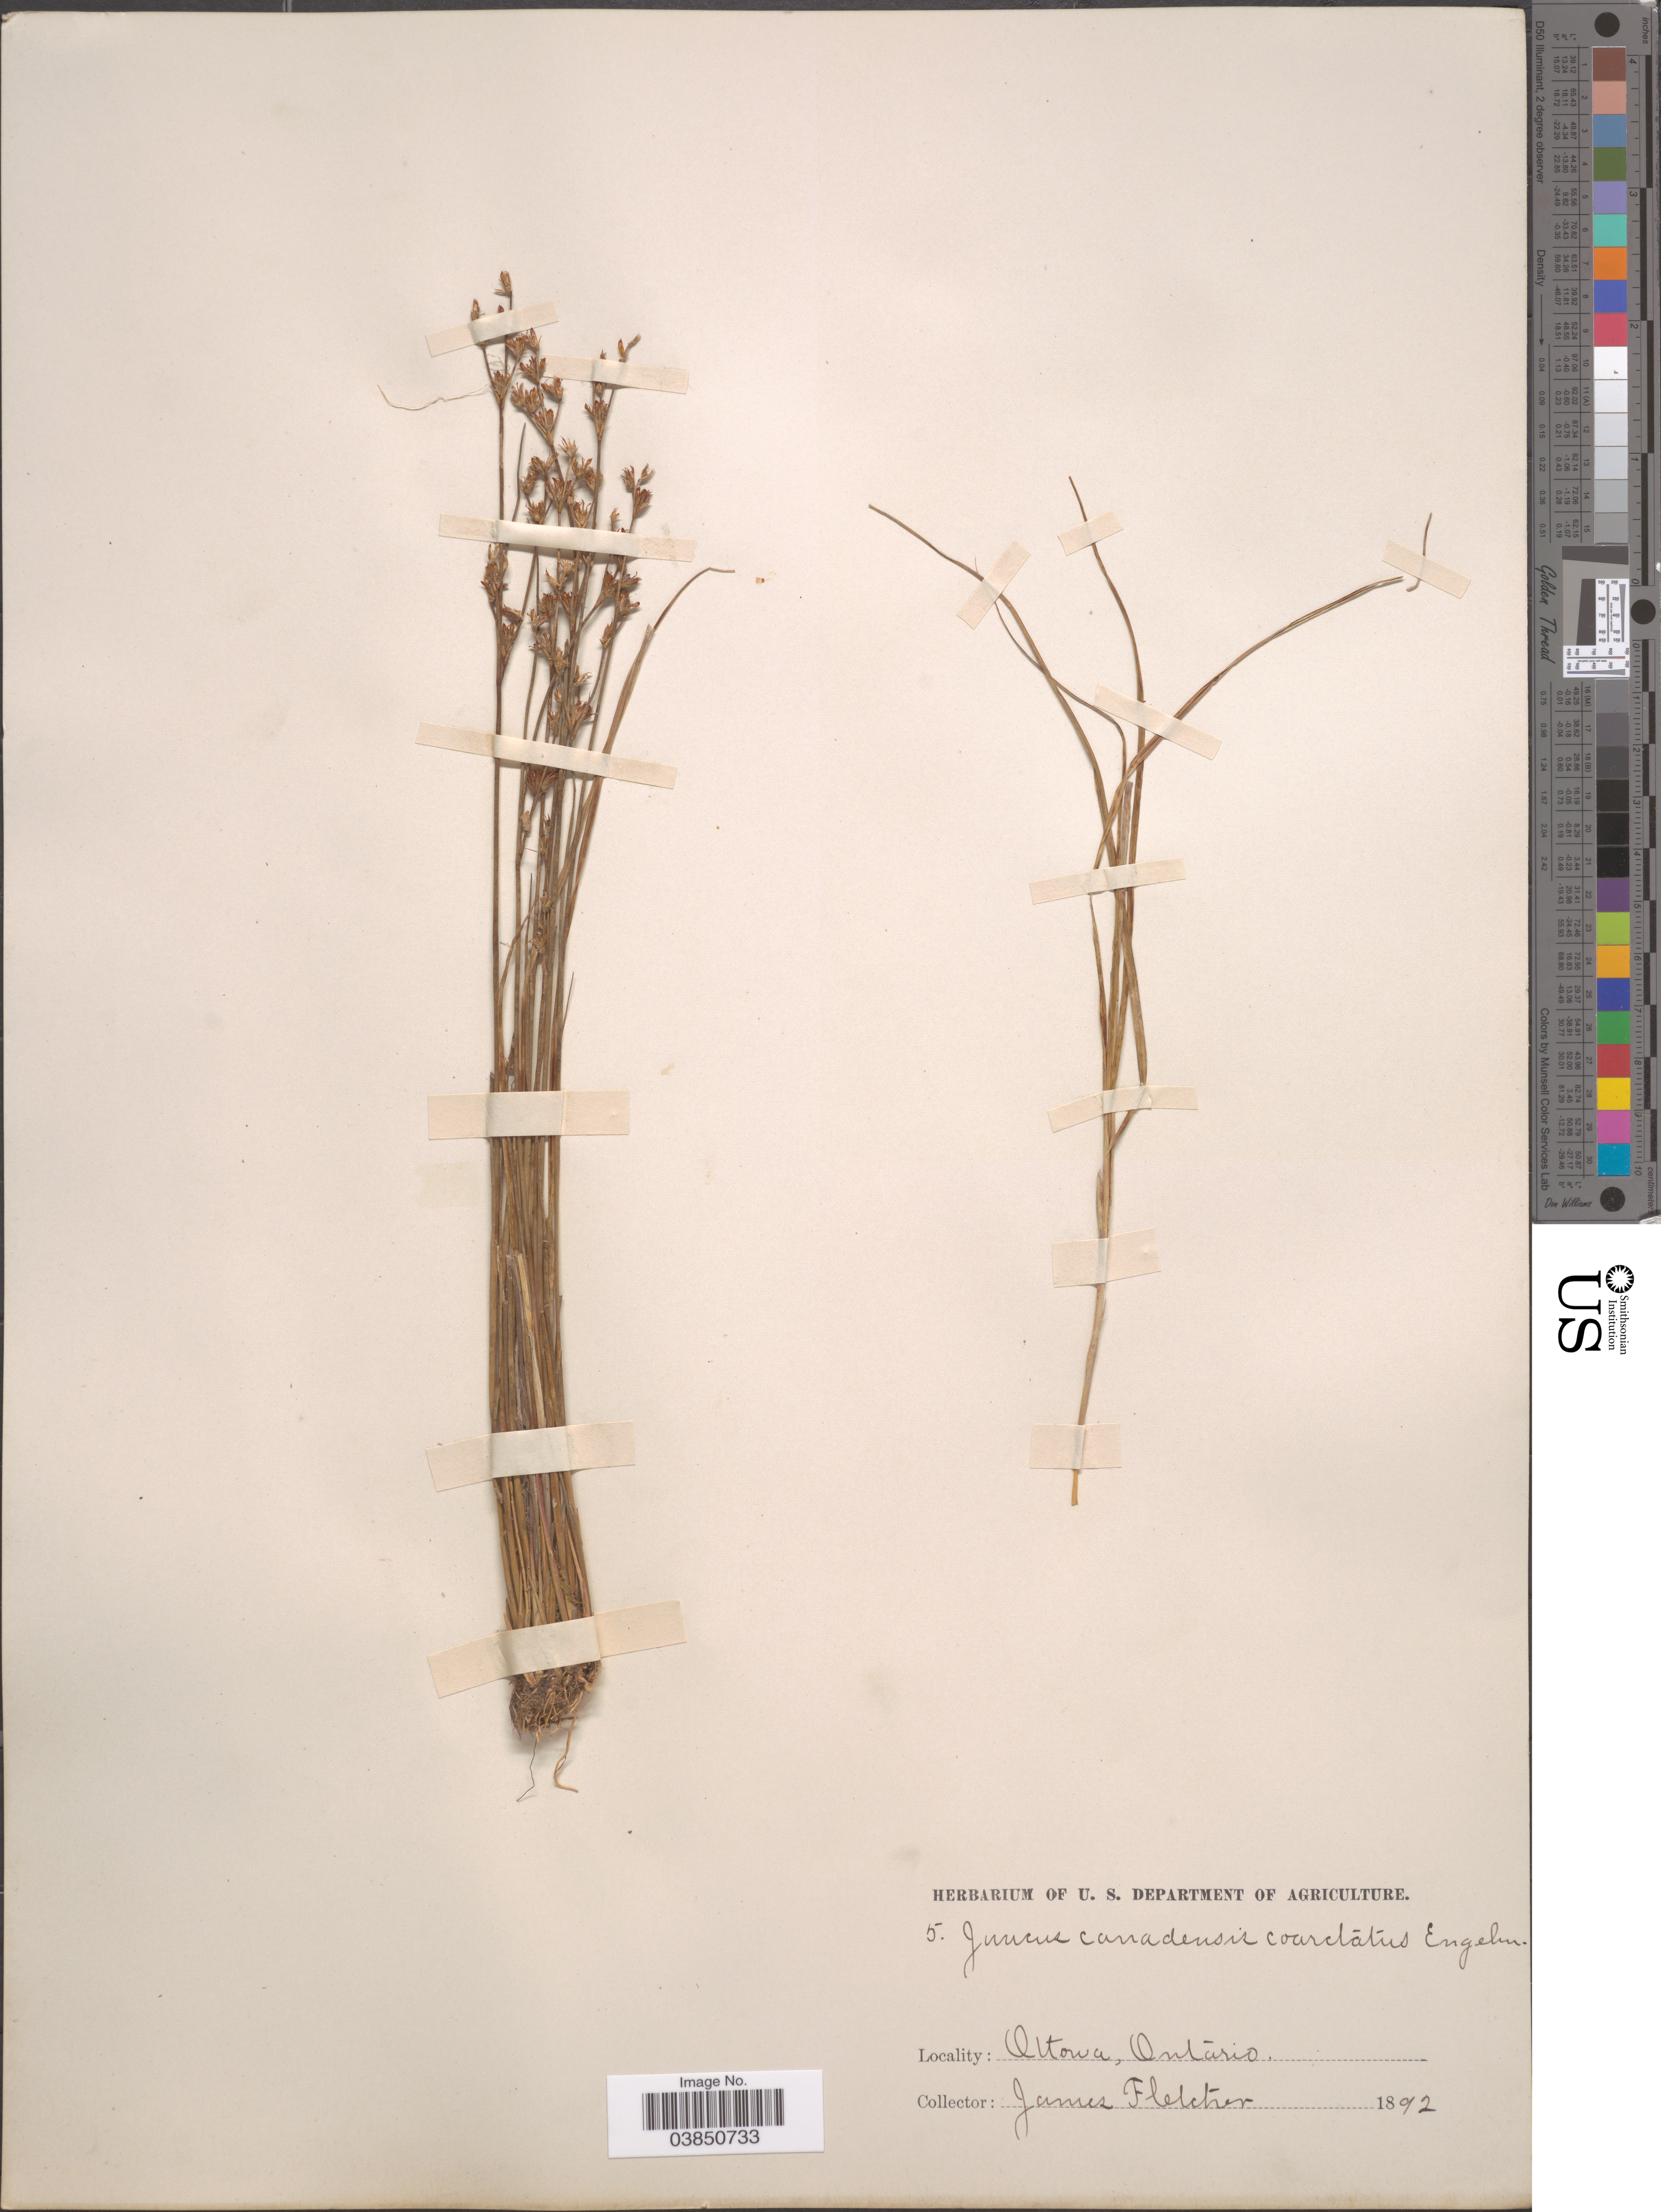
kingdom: Plantae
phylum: Tracheophyta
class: Liliopsida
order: Poales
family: Juncaceae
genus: Juncus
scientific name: Juncus brevicaudatus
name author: (Engelm.) Fernald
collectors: J. Fletcher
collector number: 5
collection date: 1892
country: Canada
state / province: Ontario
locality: Ottawa.